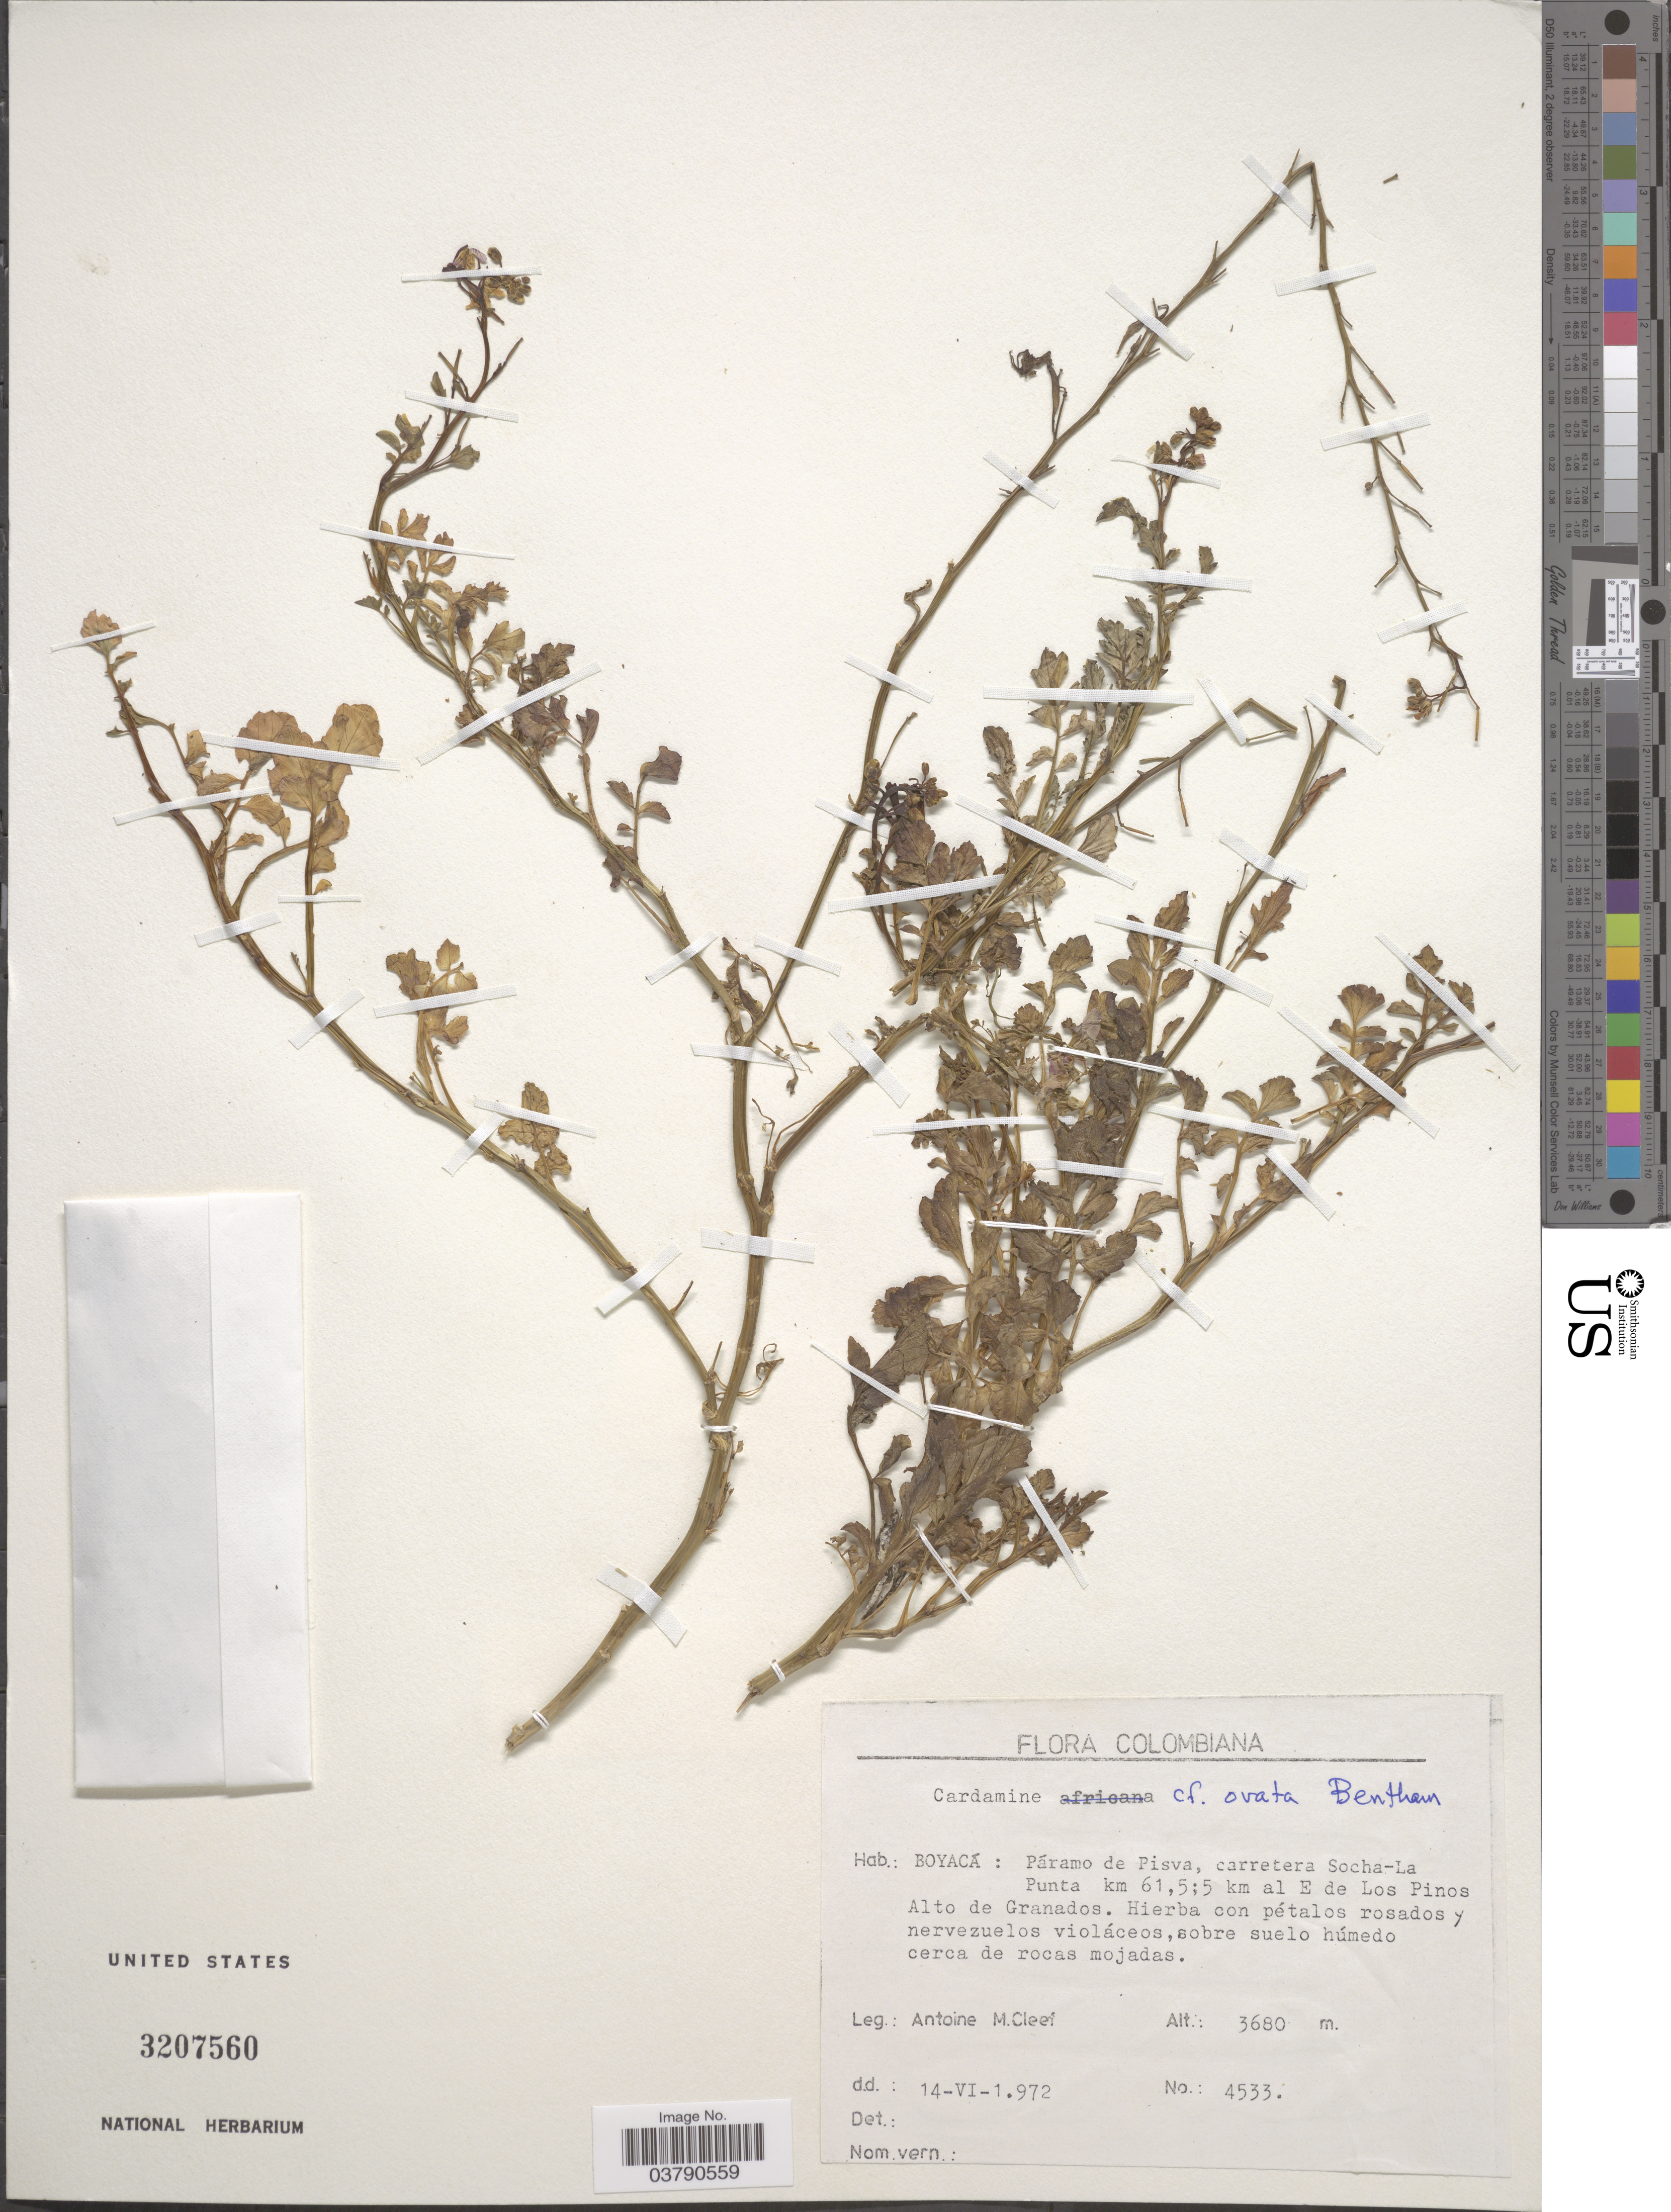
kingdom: Plantae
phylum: Tracheophyta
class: Magnoliopsida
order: Brassicales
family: Brassicaceae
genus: Cardamine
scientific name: Cardamine ovata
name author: Benth.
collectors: A. M. Cleef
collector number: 4533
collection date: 1972-06-14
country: Colombia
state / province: Boyacá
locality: Páramo de Pisva, carratera Socha-La Punta km 61,5;5 km al E de Los Pinos Alto de Granados.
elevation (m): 3680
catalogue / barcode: US 3207560